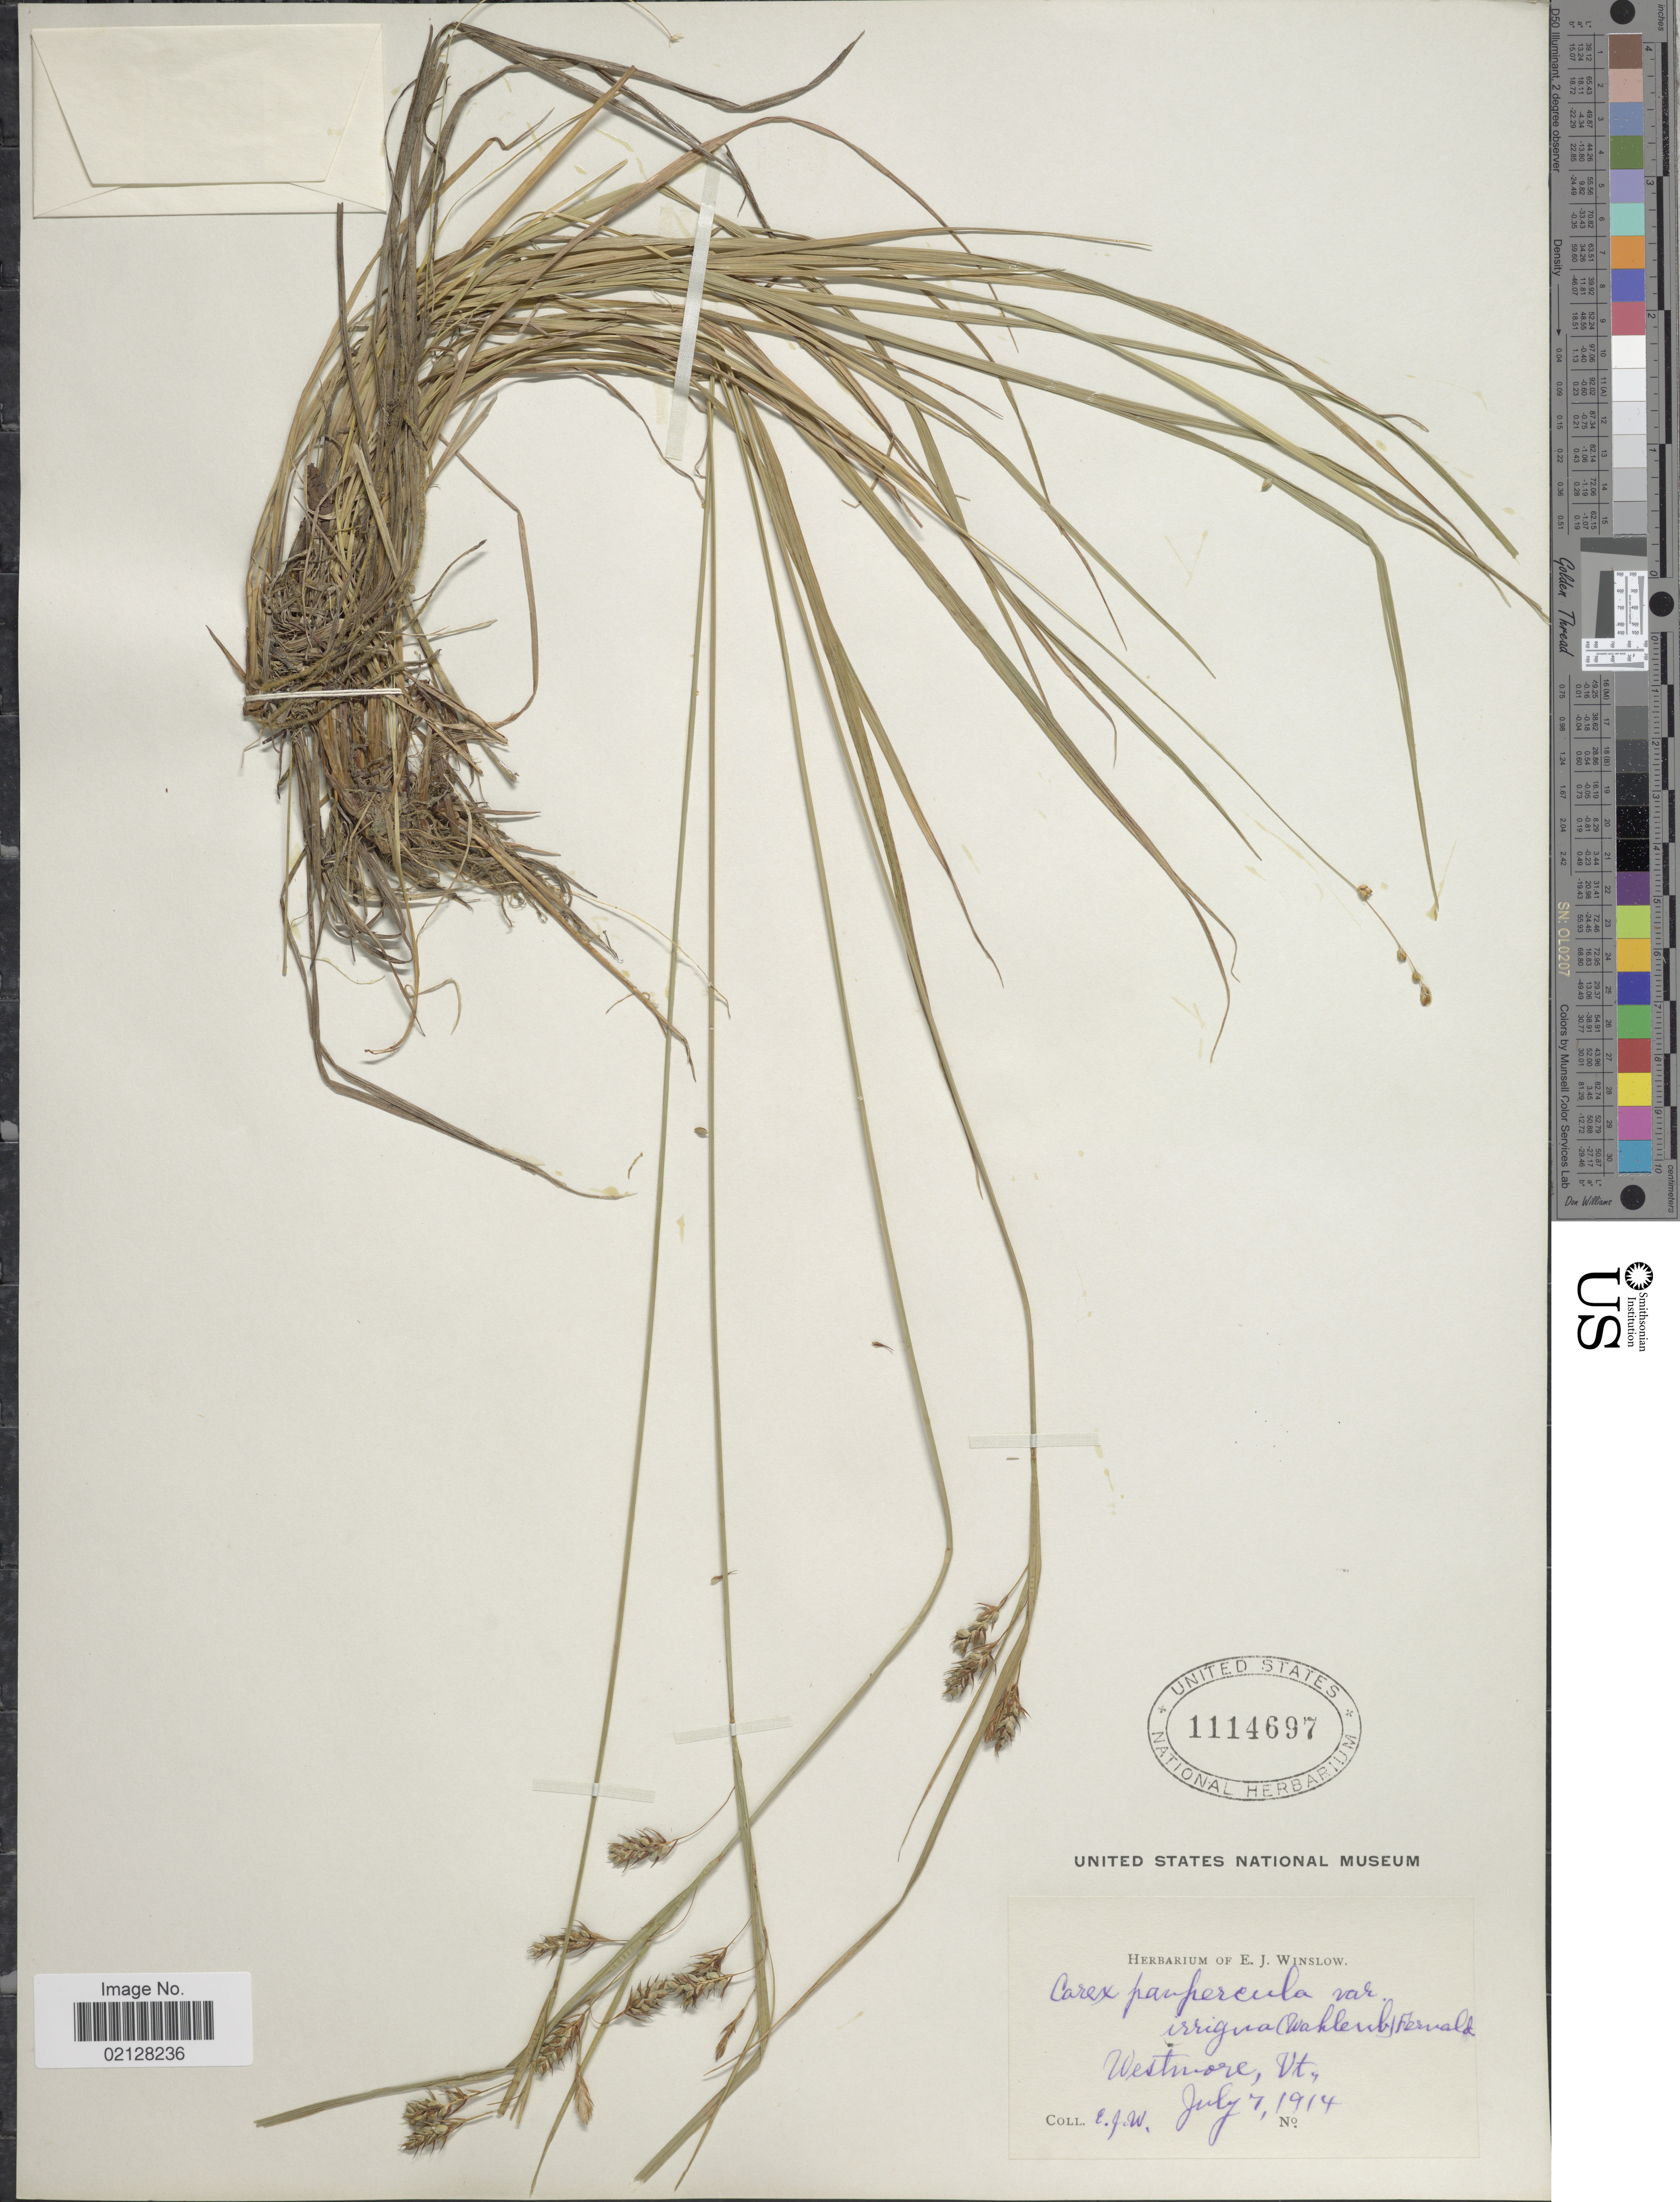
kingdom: Plantae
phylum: Tracheophyta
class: Liliopsida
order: Poales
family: Cyperaceae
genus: Carex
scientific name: Carex magellanica subsp. irrigua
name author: (Wahlenb.) Hiitonen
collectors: E. Winslow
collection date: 1914-07-07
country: United States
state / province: Vermont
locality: Westmore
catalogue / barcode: US 1114697